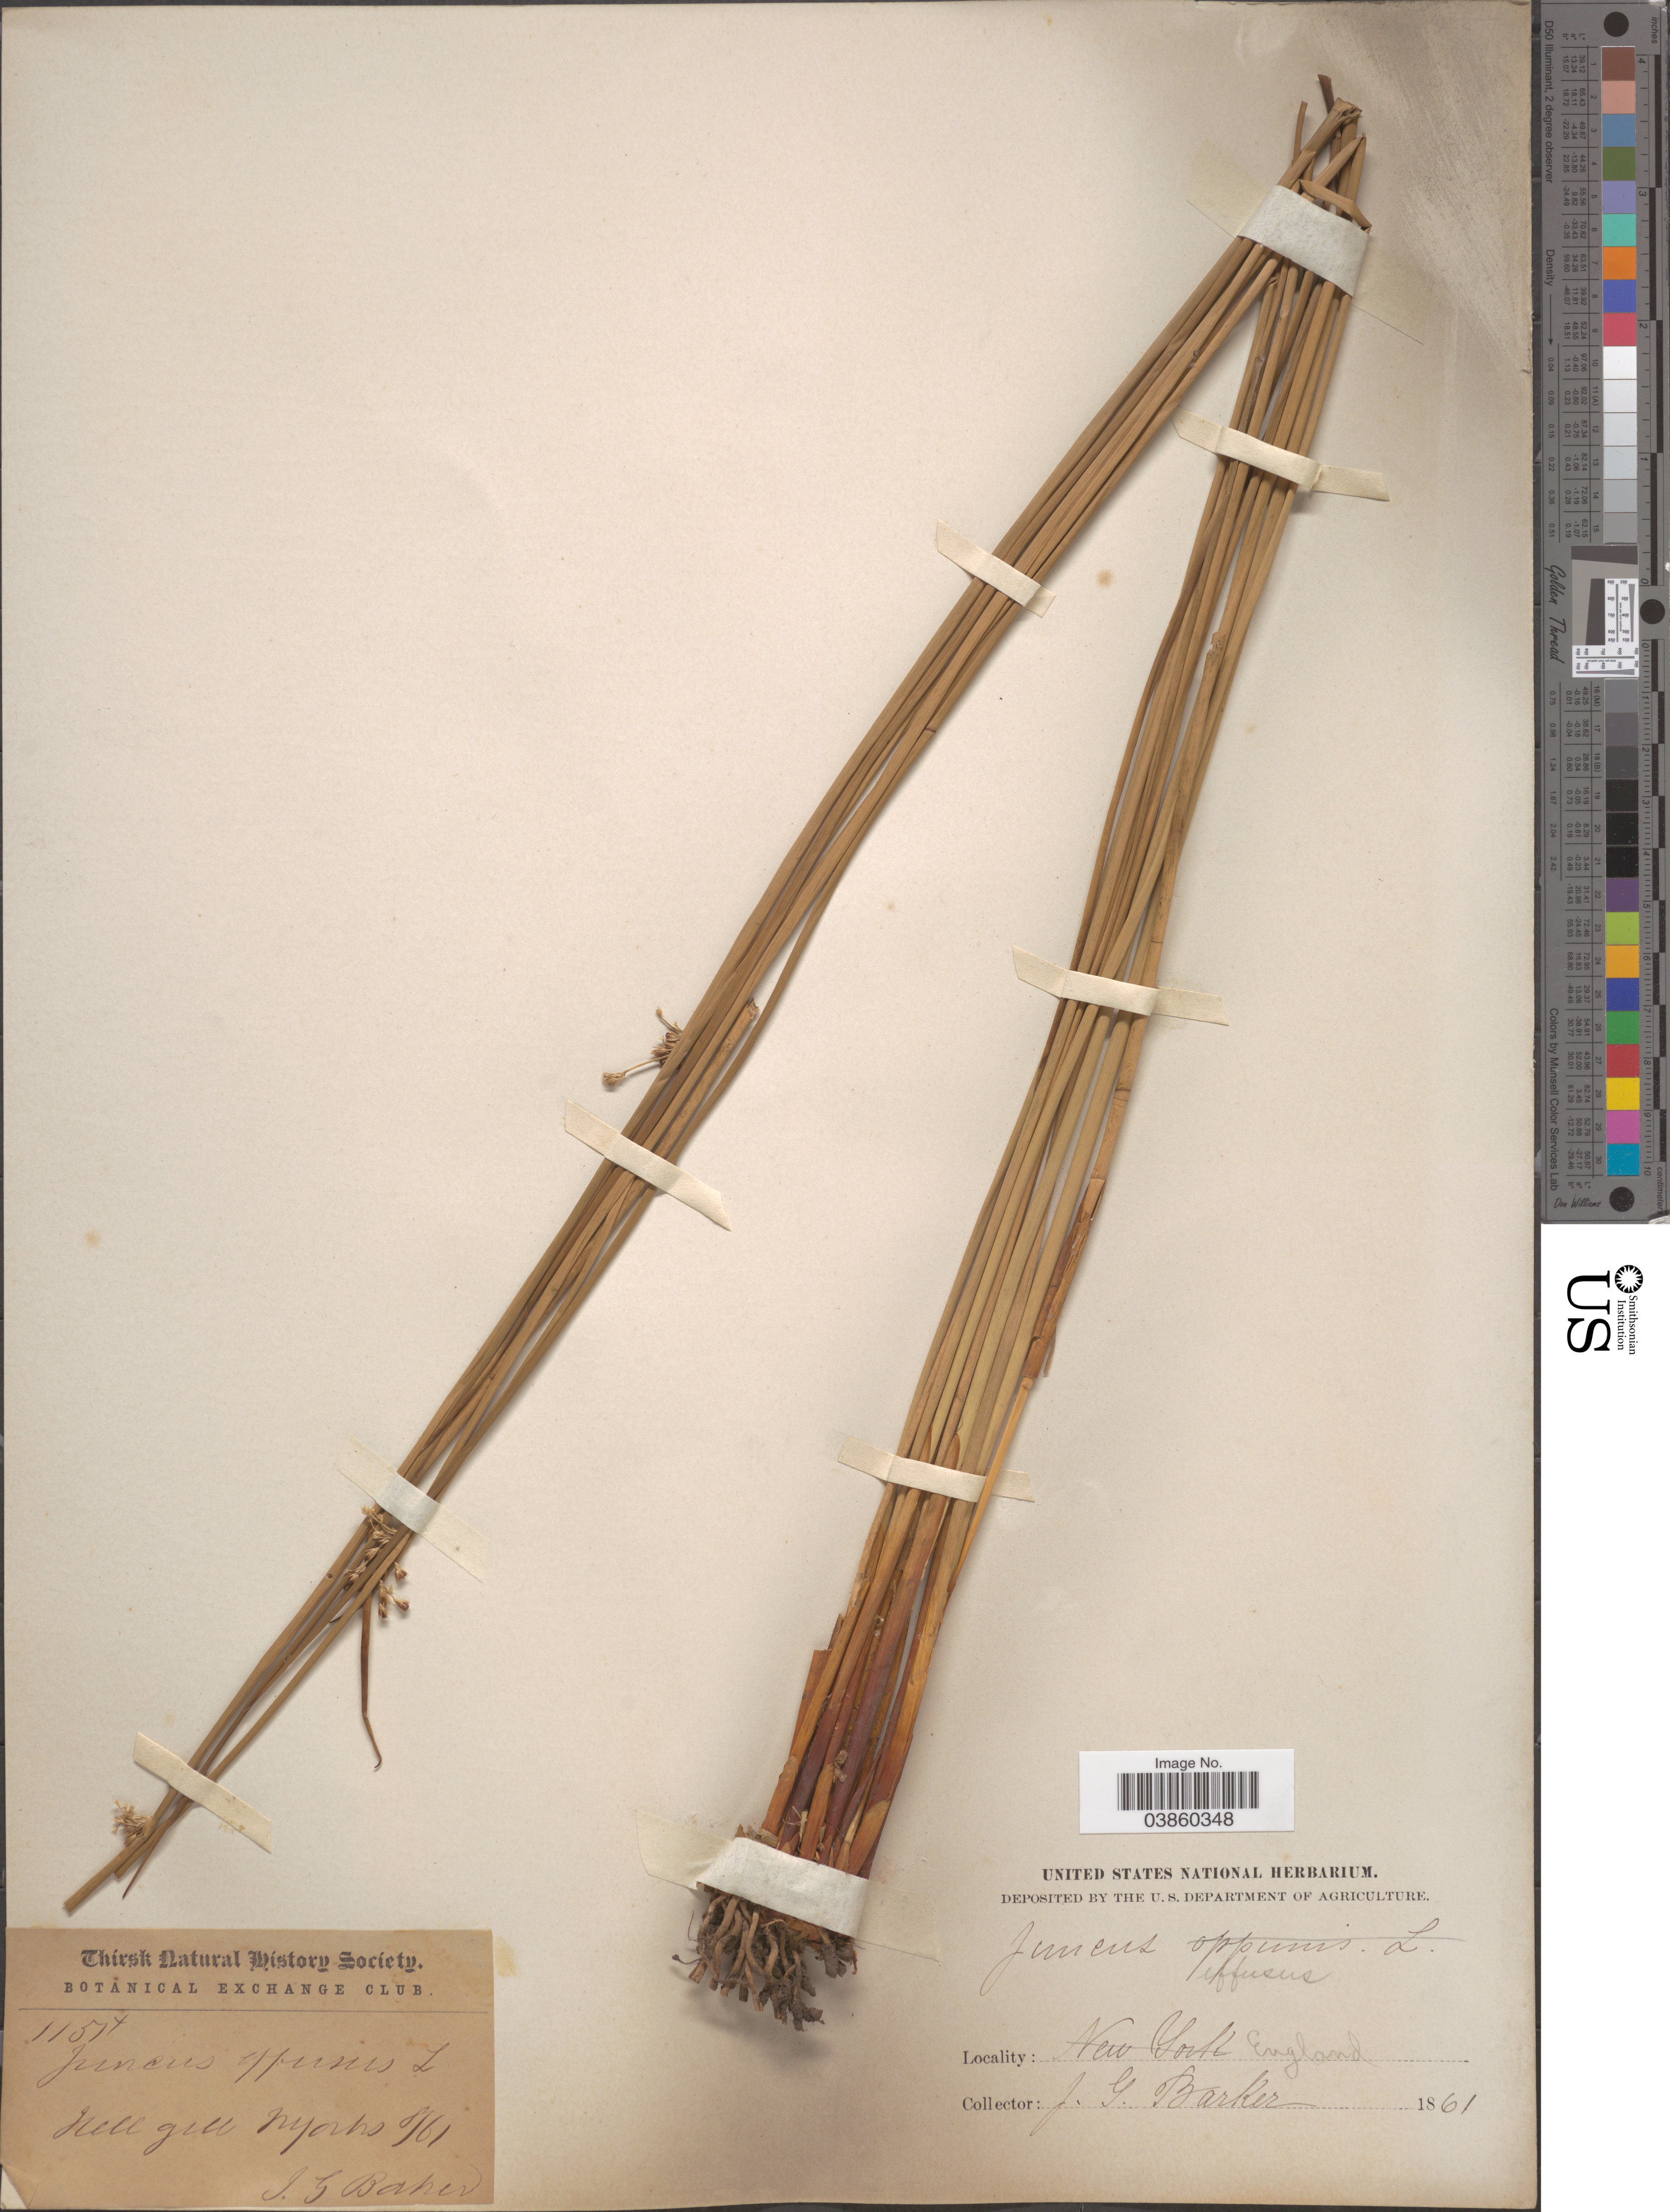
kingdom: Plantae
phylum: Tracheophyta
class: Liliopsida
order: Poales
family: Juncaceae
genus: Juncus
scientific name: Juncus effusus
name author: L.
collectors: J. G. Baker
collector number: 11517*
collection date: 1861-08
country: United Kingdom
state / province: England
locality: Hell gill N Yorks.